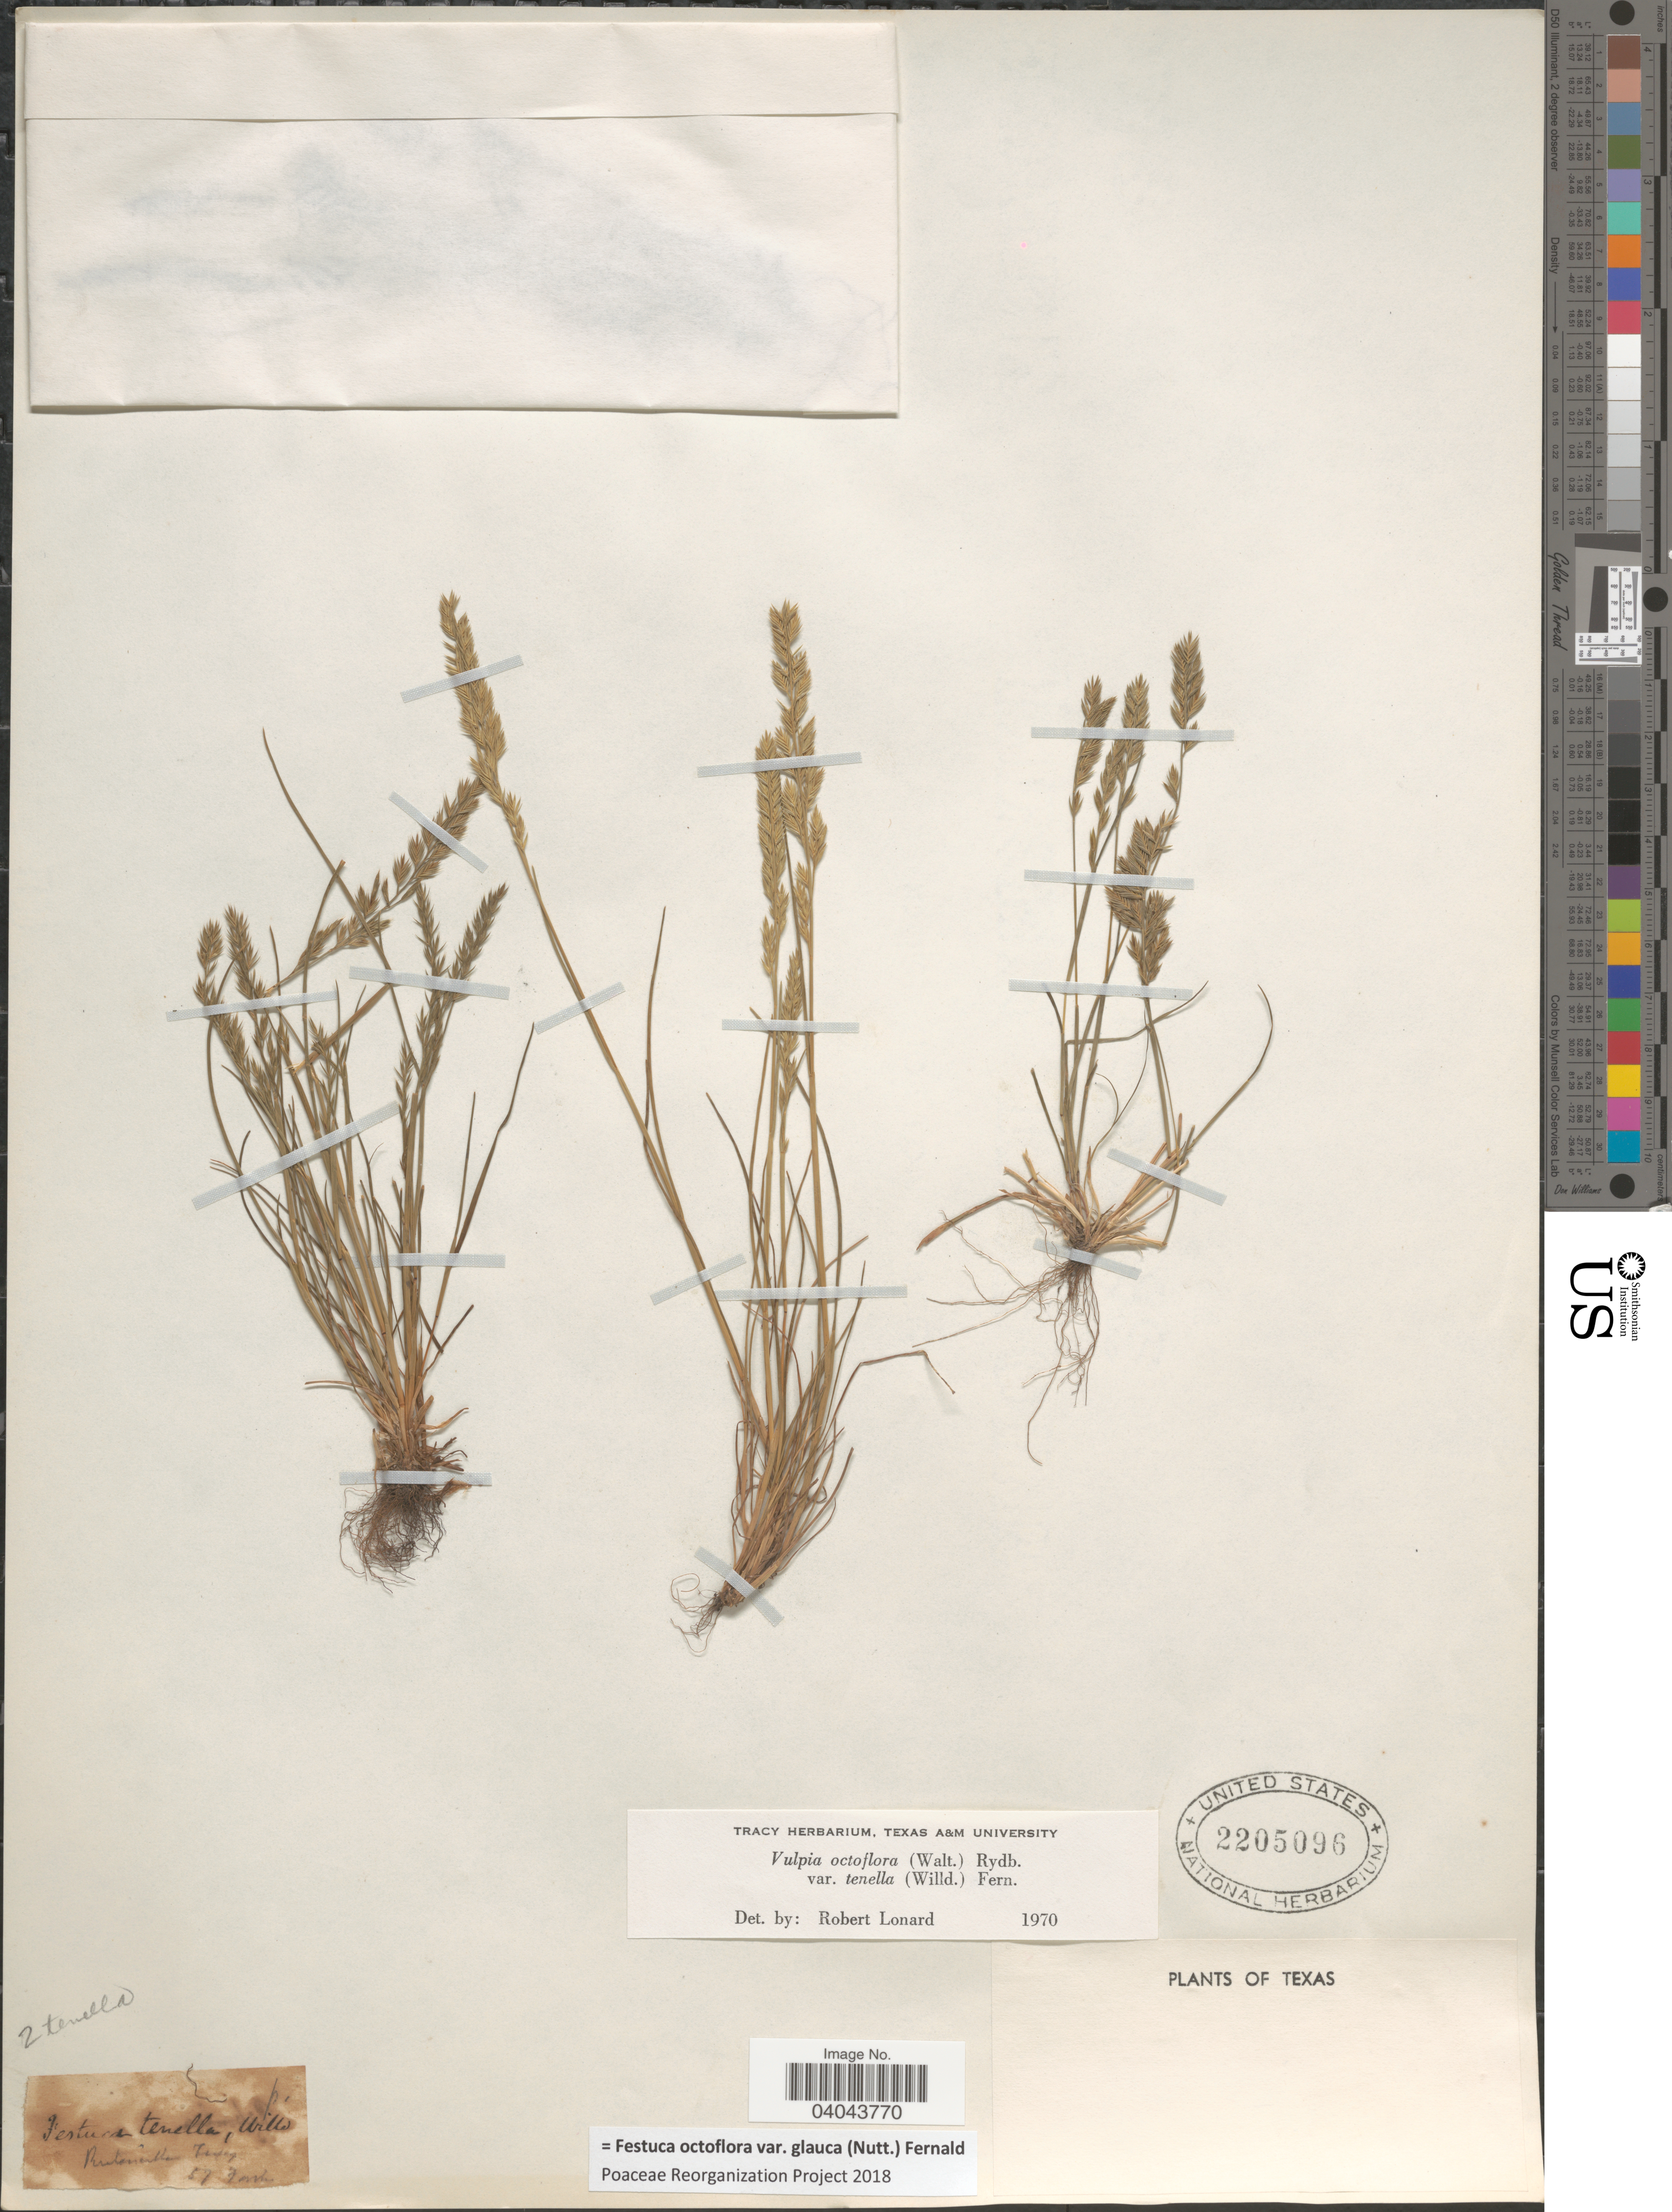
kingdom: Plantae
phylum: Tracheophyta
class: Liliopsida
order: Poales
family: Poaceae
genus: Festuca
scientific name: Festuca octoflora var. glauca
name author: (Nutt.) Fernald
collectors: C. Forshey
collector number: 57 ?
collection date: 1857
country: United States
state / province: Texas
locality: Rutersville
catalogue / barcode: US 2205096